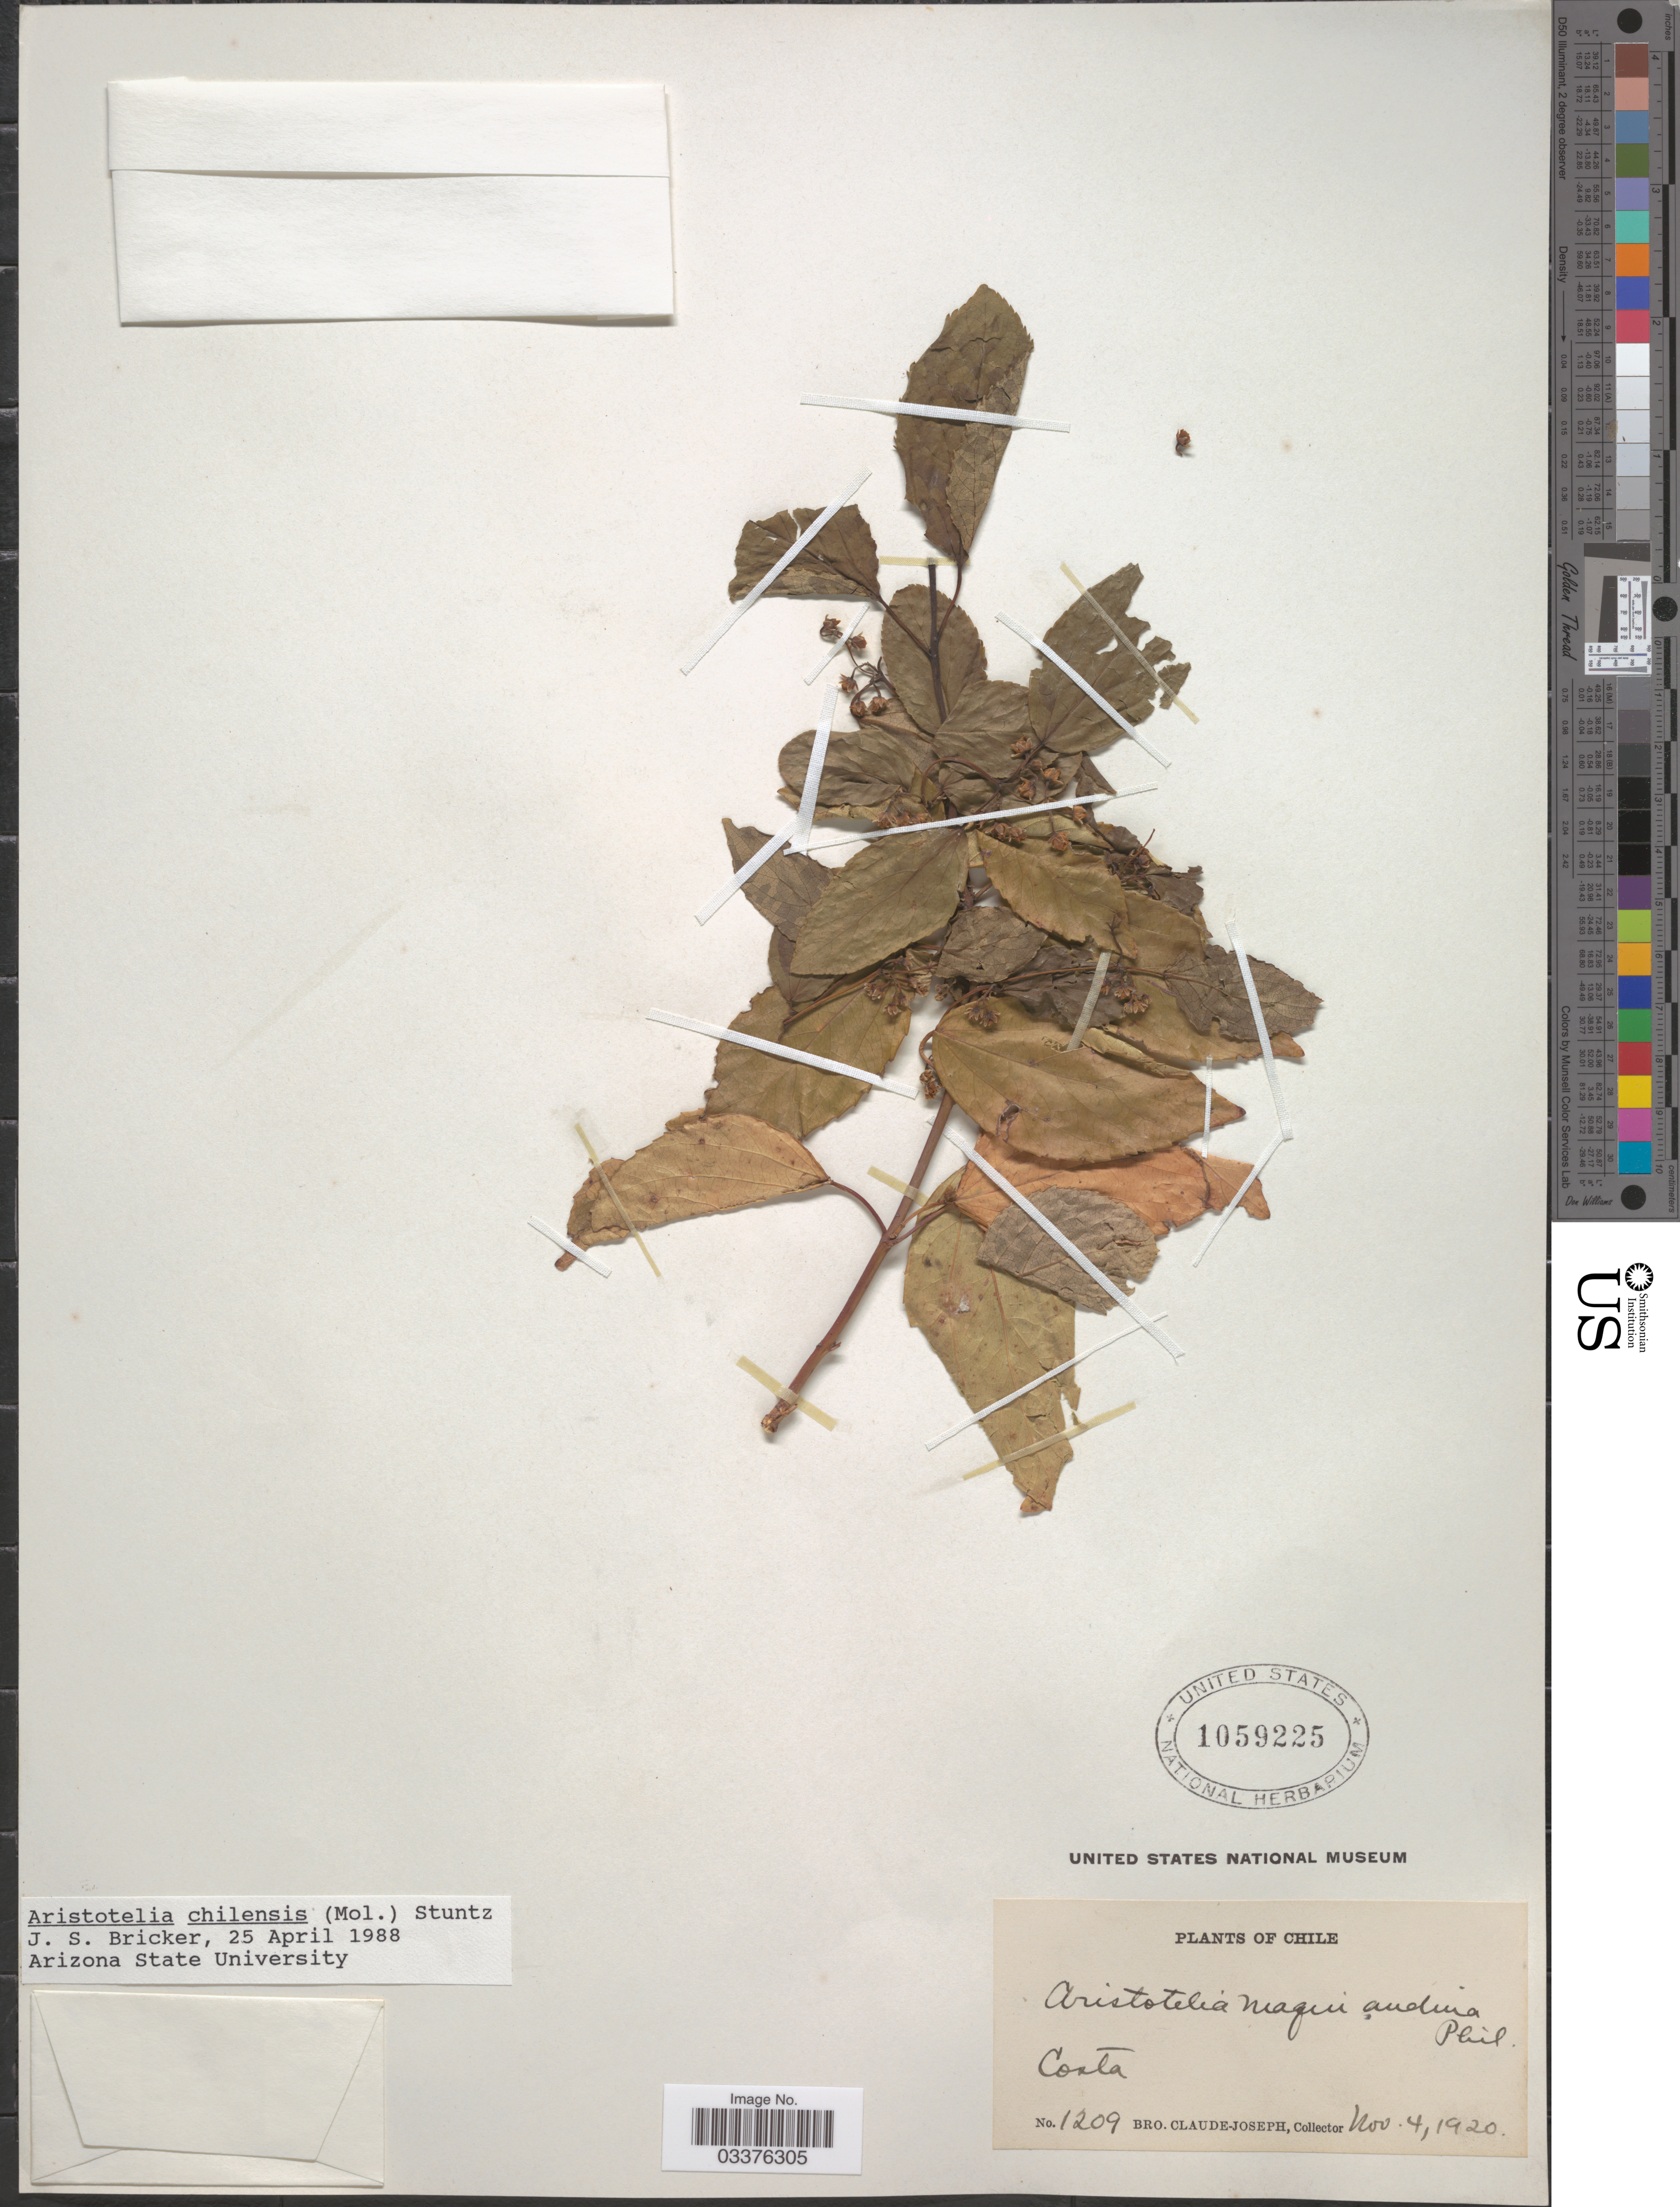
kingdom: Plantae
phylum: Tracheophyta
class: Magnoliopsida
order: Oxalidales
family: Elaeocarpaceae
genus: Aristotelia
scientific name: Aristotelia sp.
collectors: Bro. Claude-Joseph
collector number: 1209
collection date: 1920-11-04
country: Chile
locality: Costa.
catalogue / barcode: US 1059225